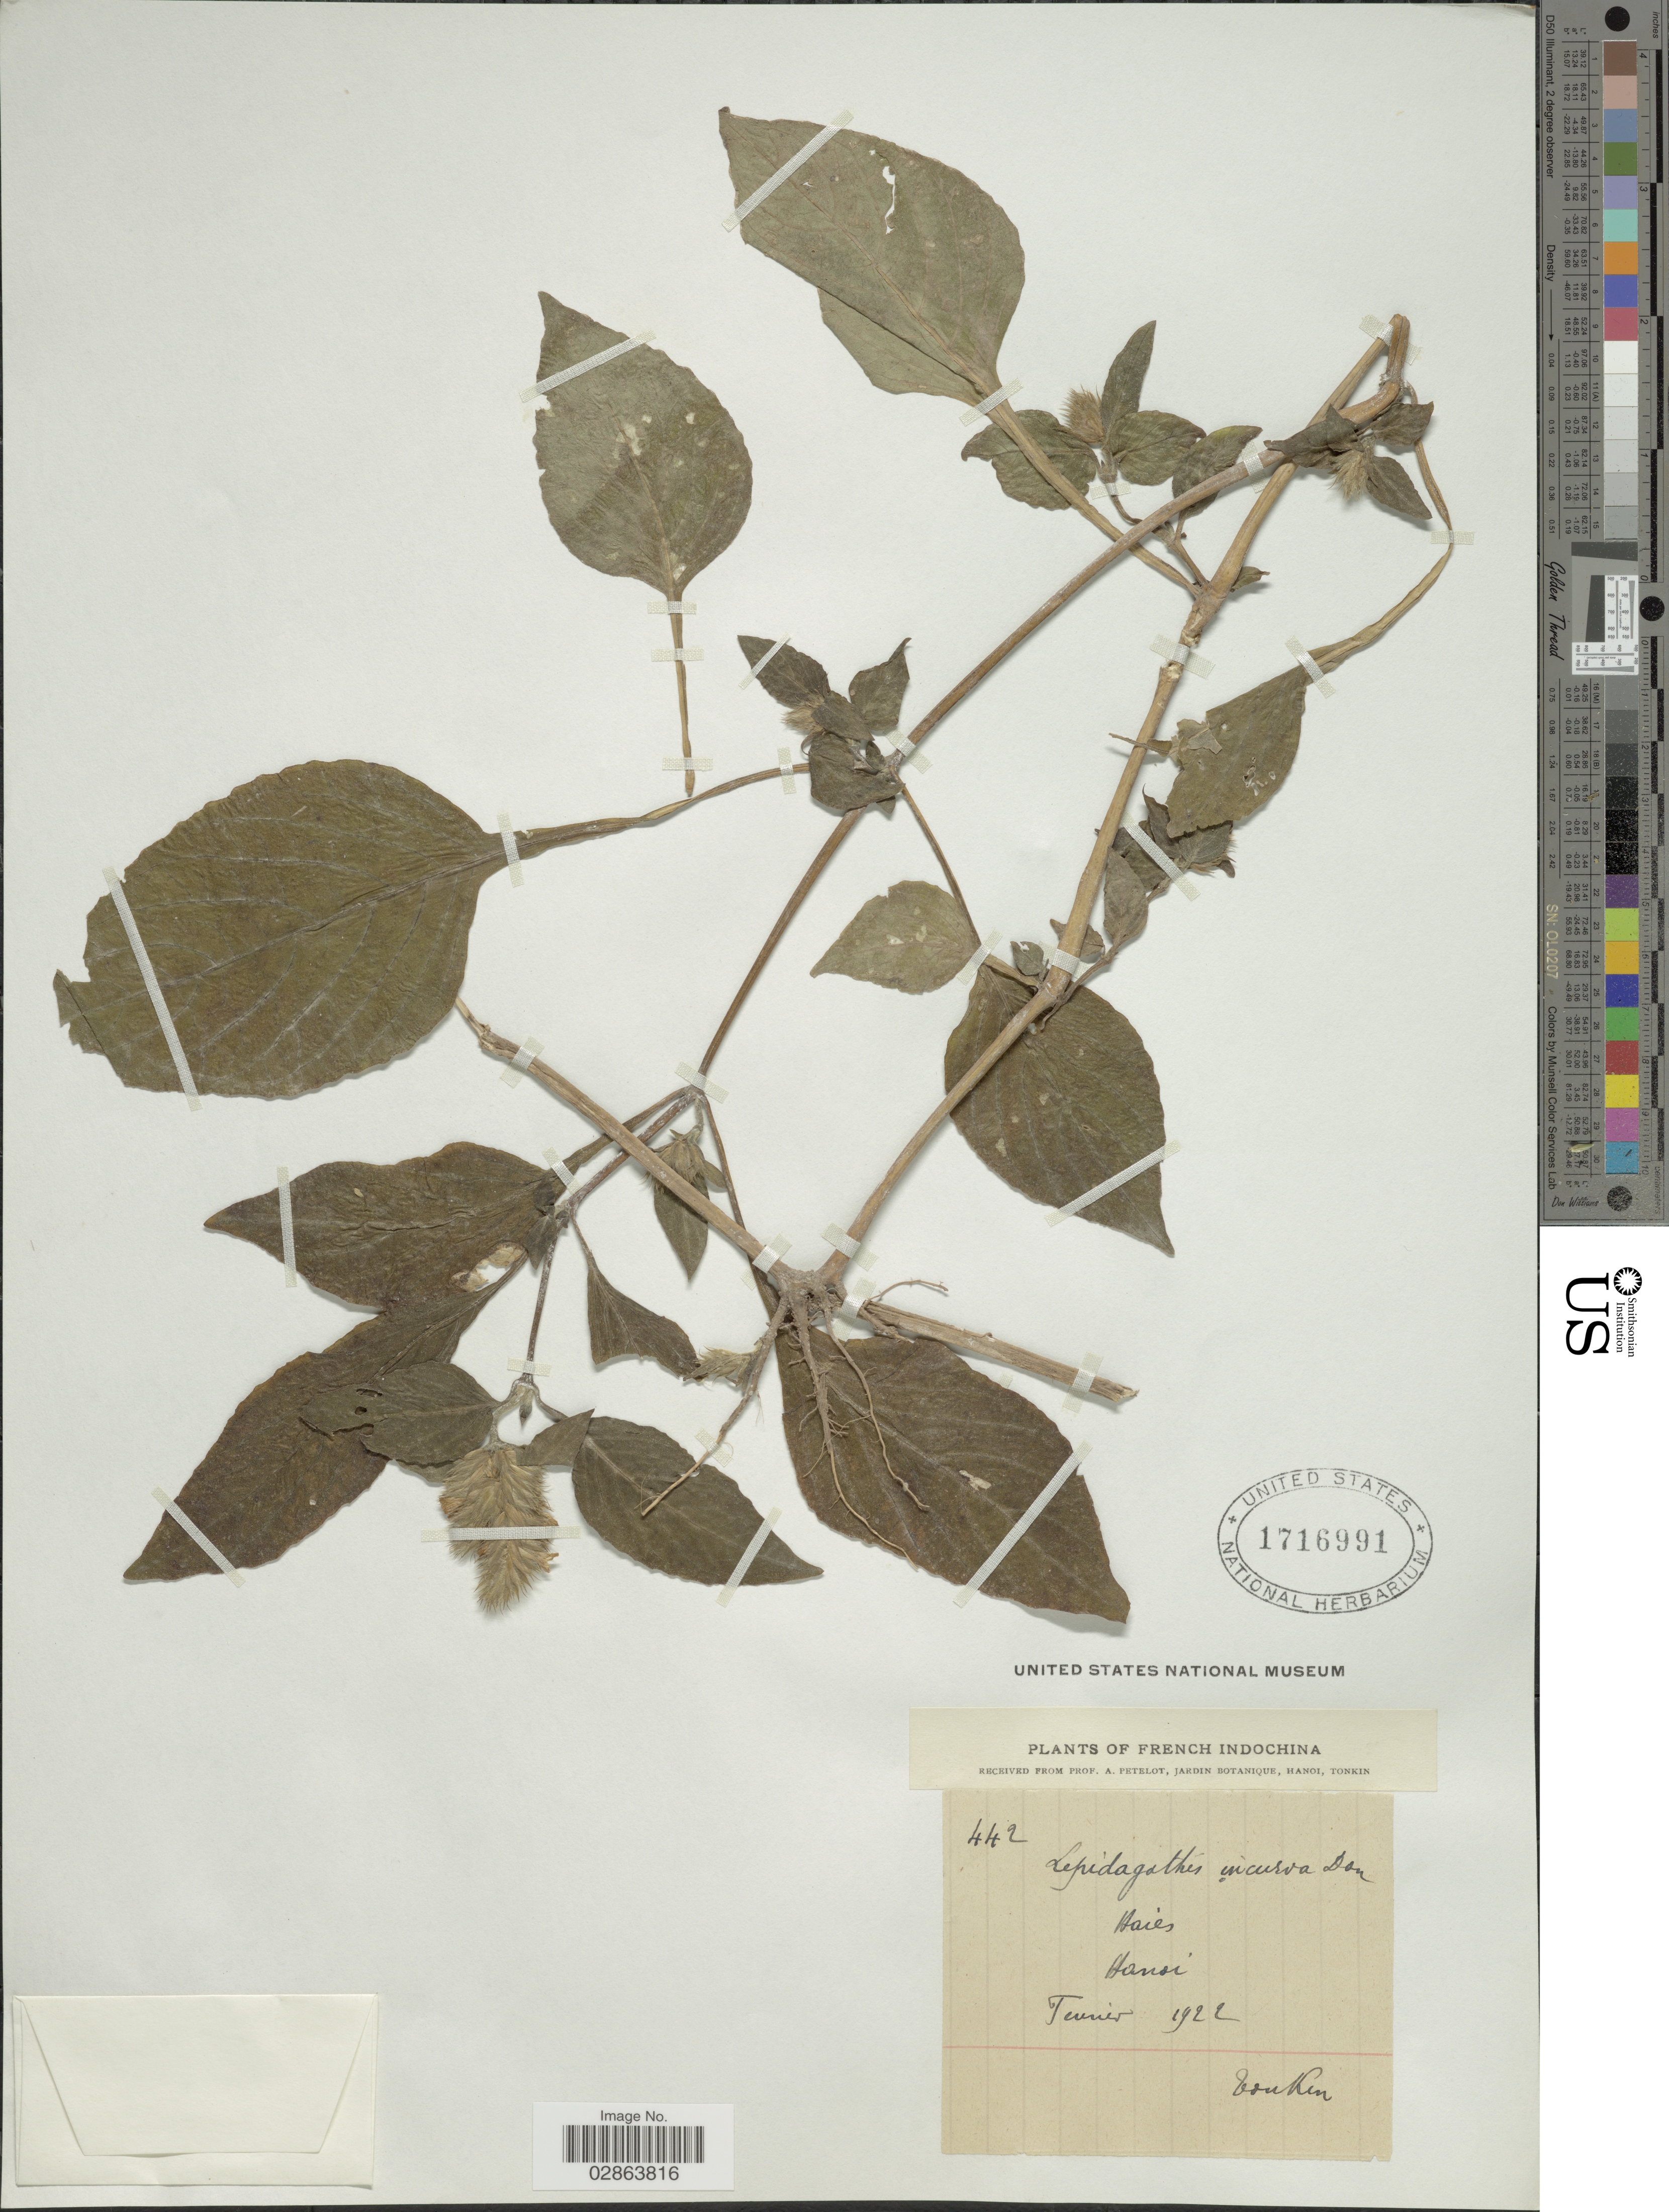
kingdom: Plantae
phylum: Tracheophyta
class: Magnoliopsida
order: Lamiales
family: Acanthaceae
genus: Lepidagathis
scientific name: Lepidagathis incurva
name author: Buch.-Ham. ex D. Don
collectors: A. Petelot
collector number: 442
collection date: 1922-02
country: Vietnam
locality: French Indochina, Tonkin. Haies, Hansi.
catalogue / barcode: US 1716991